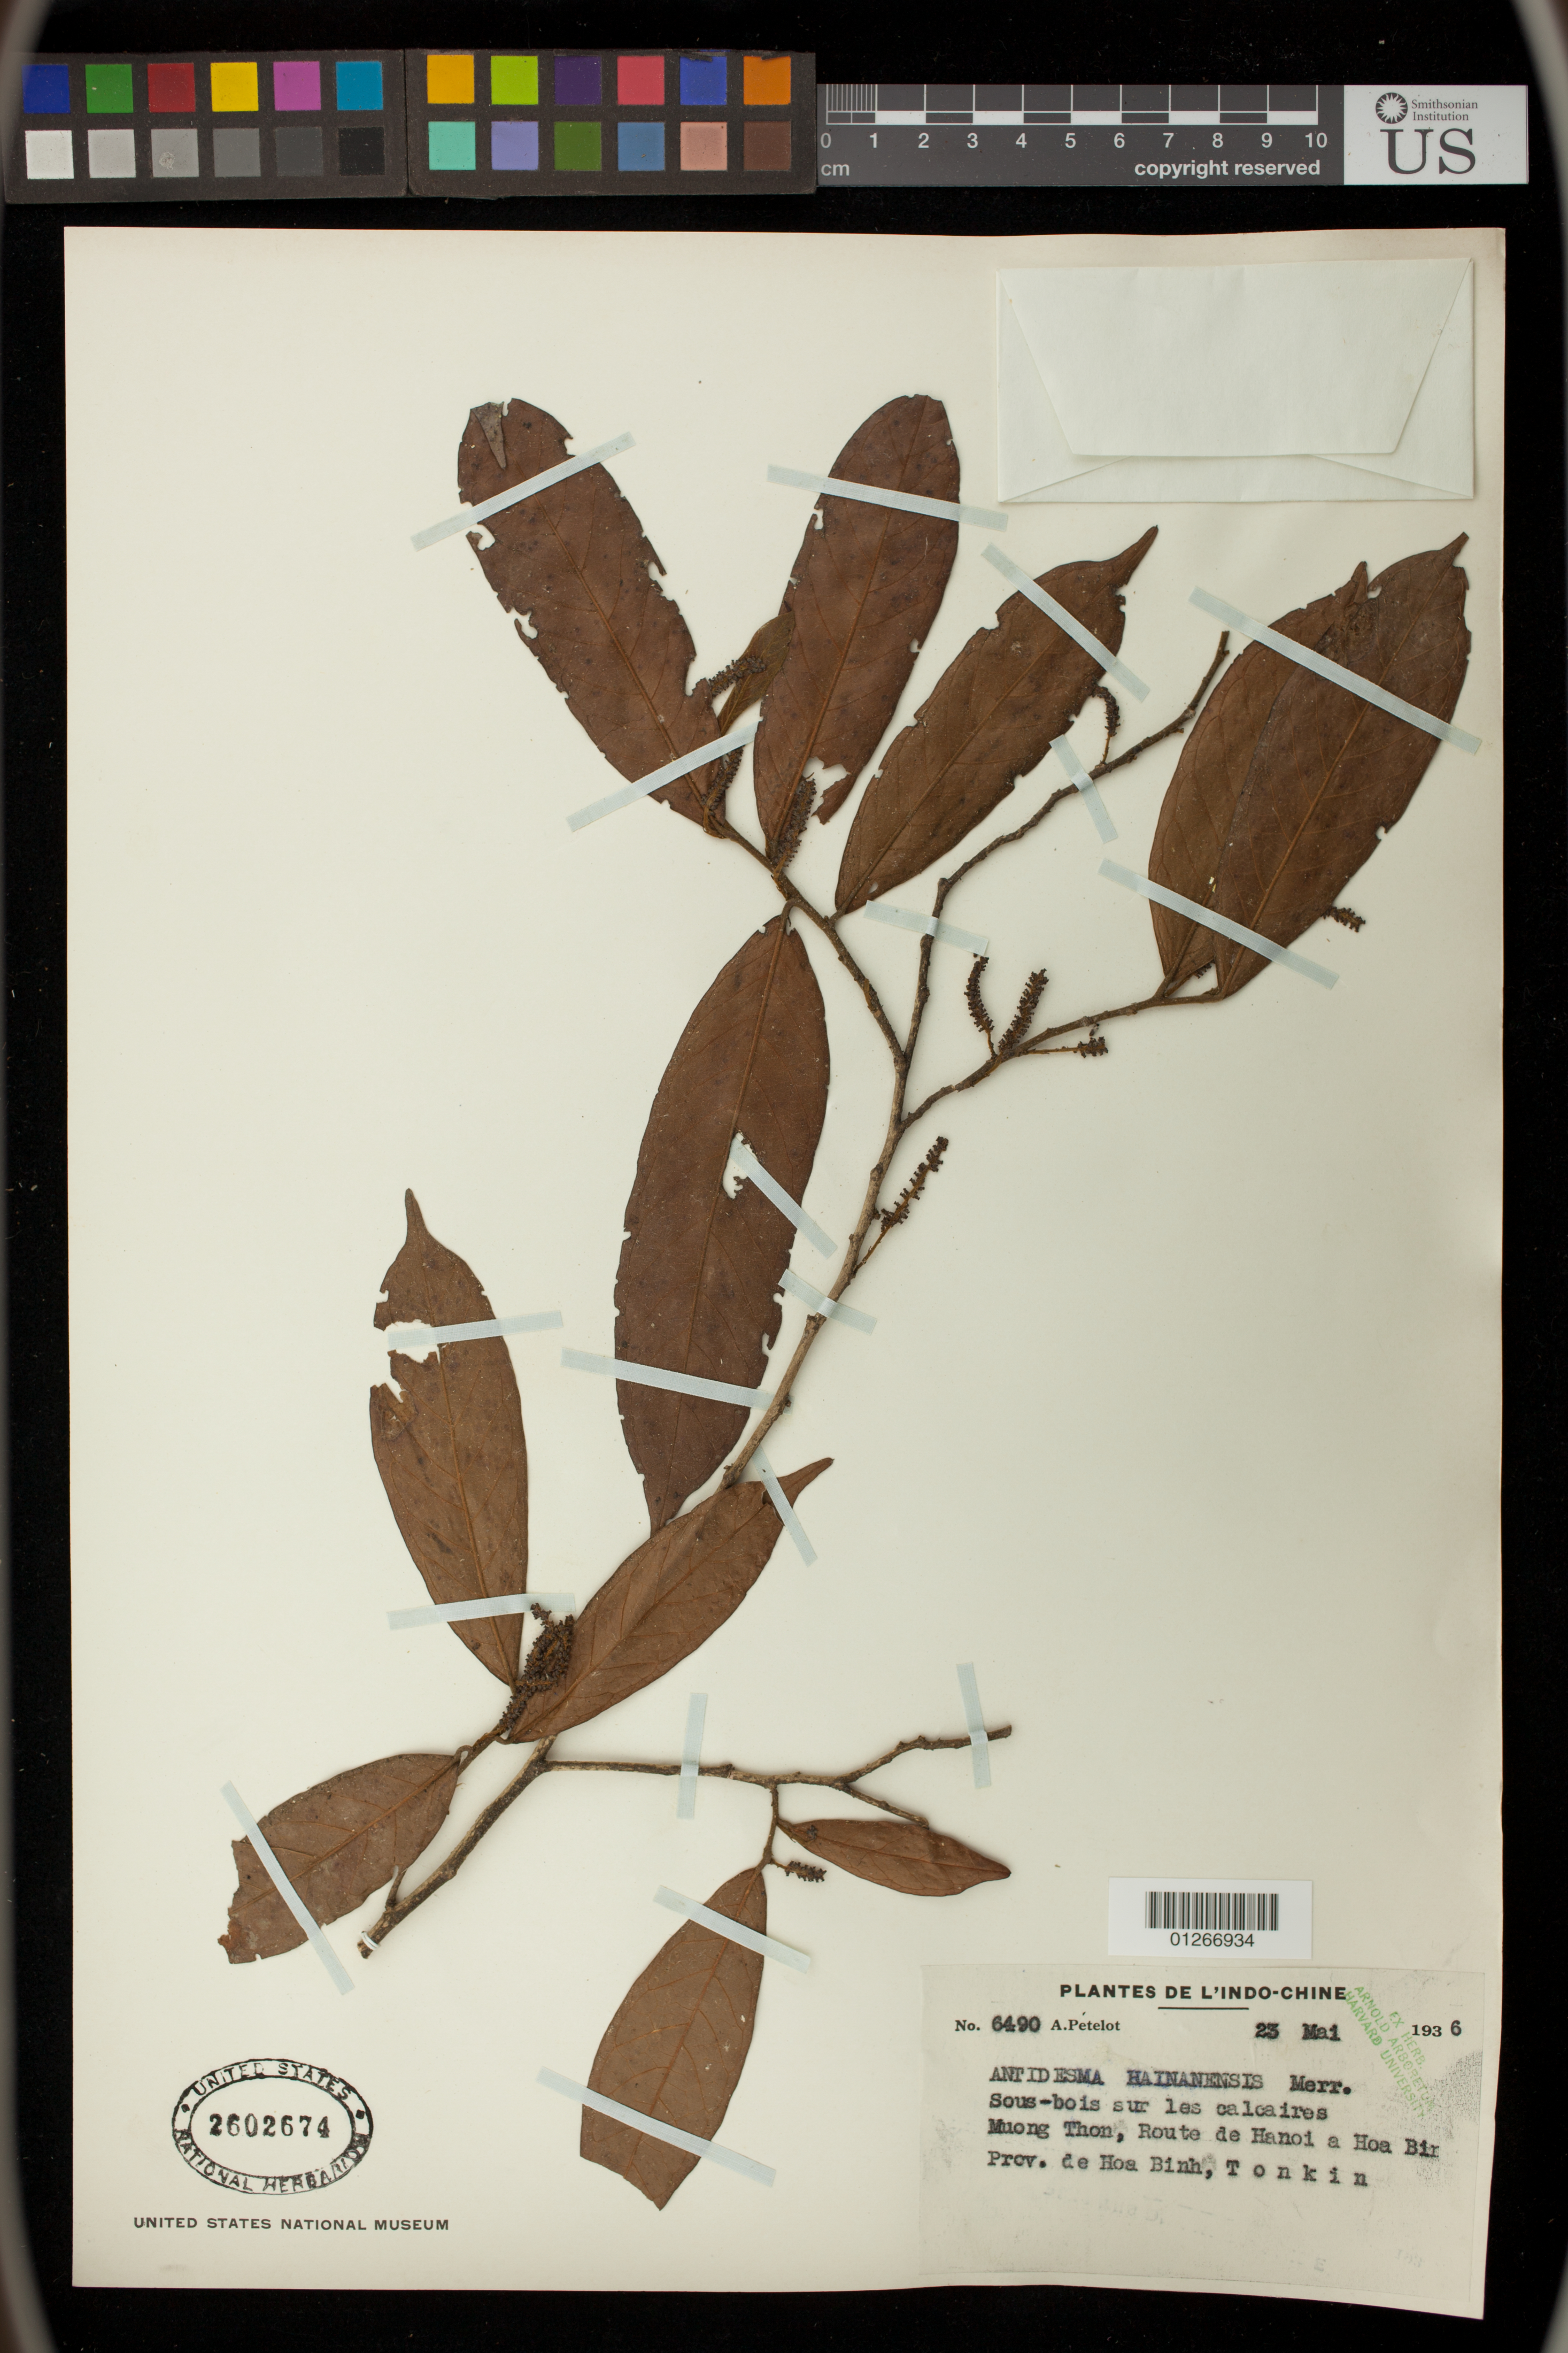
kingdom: Plantae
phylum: Tracheophyta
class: Magnoliopsida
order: Malpighiales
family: Phyllanthaceae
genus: Antidesma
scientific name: Antidesma hainanense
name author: Merr.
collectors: A. Petelot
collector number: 6490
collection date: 1936-05-23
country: Vietnam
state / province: Hoa Binh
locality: Muong Thon, Route de Hanoi a Hoa Bin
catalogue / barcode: US 2602674